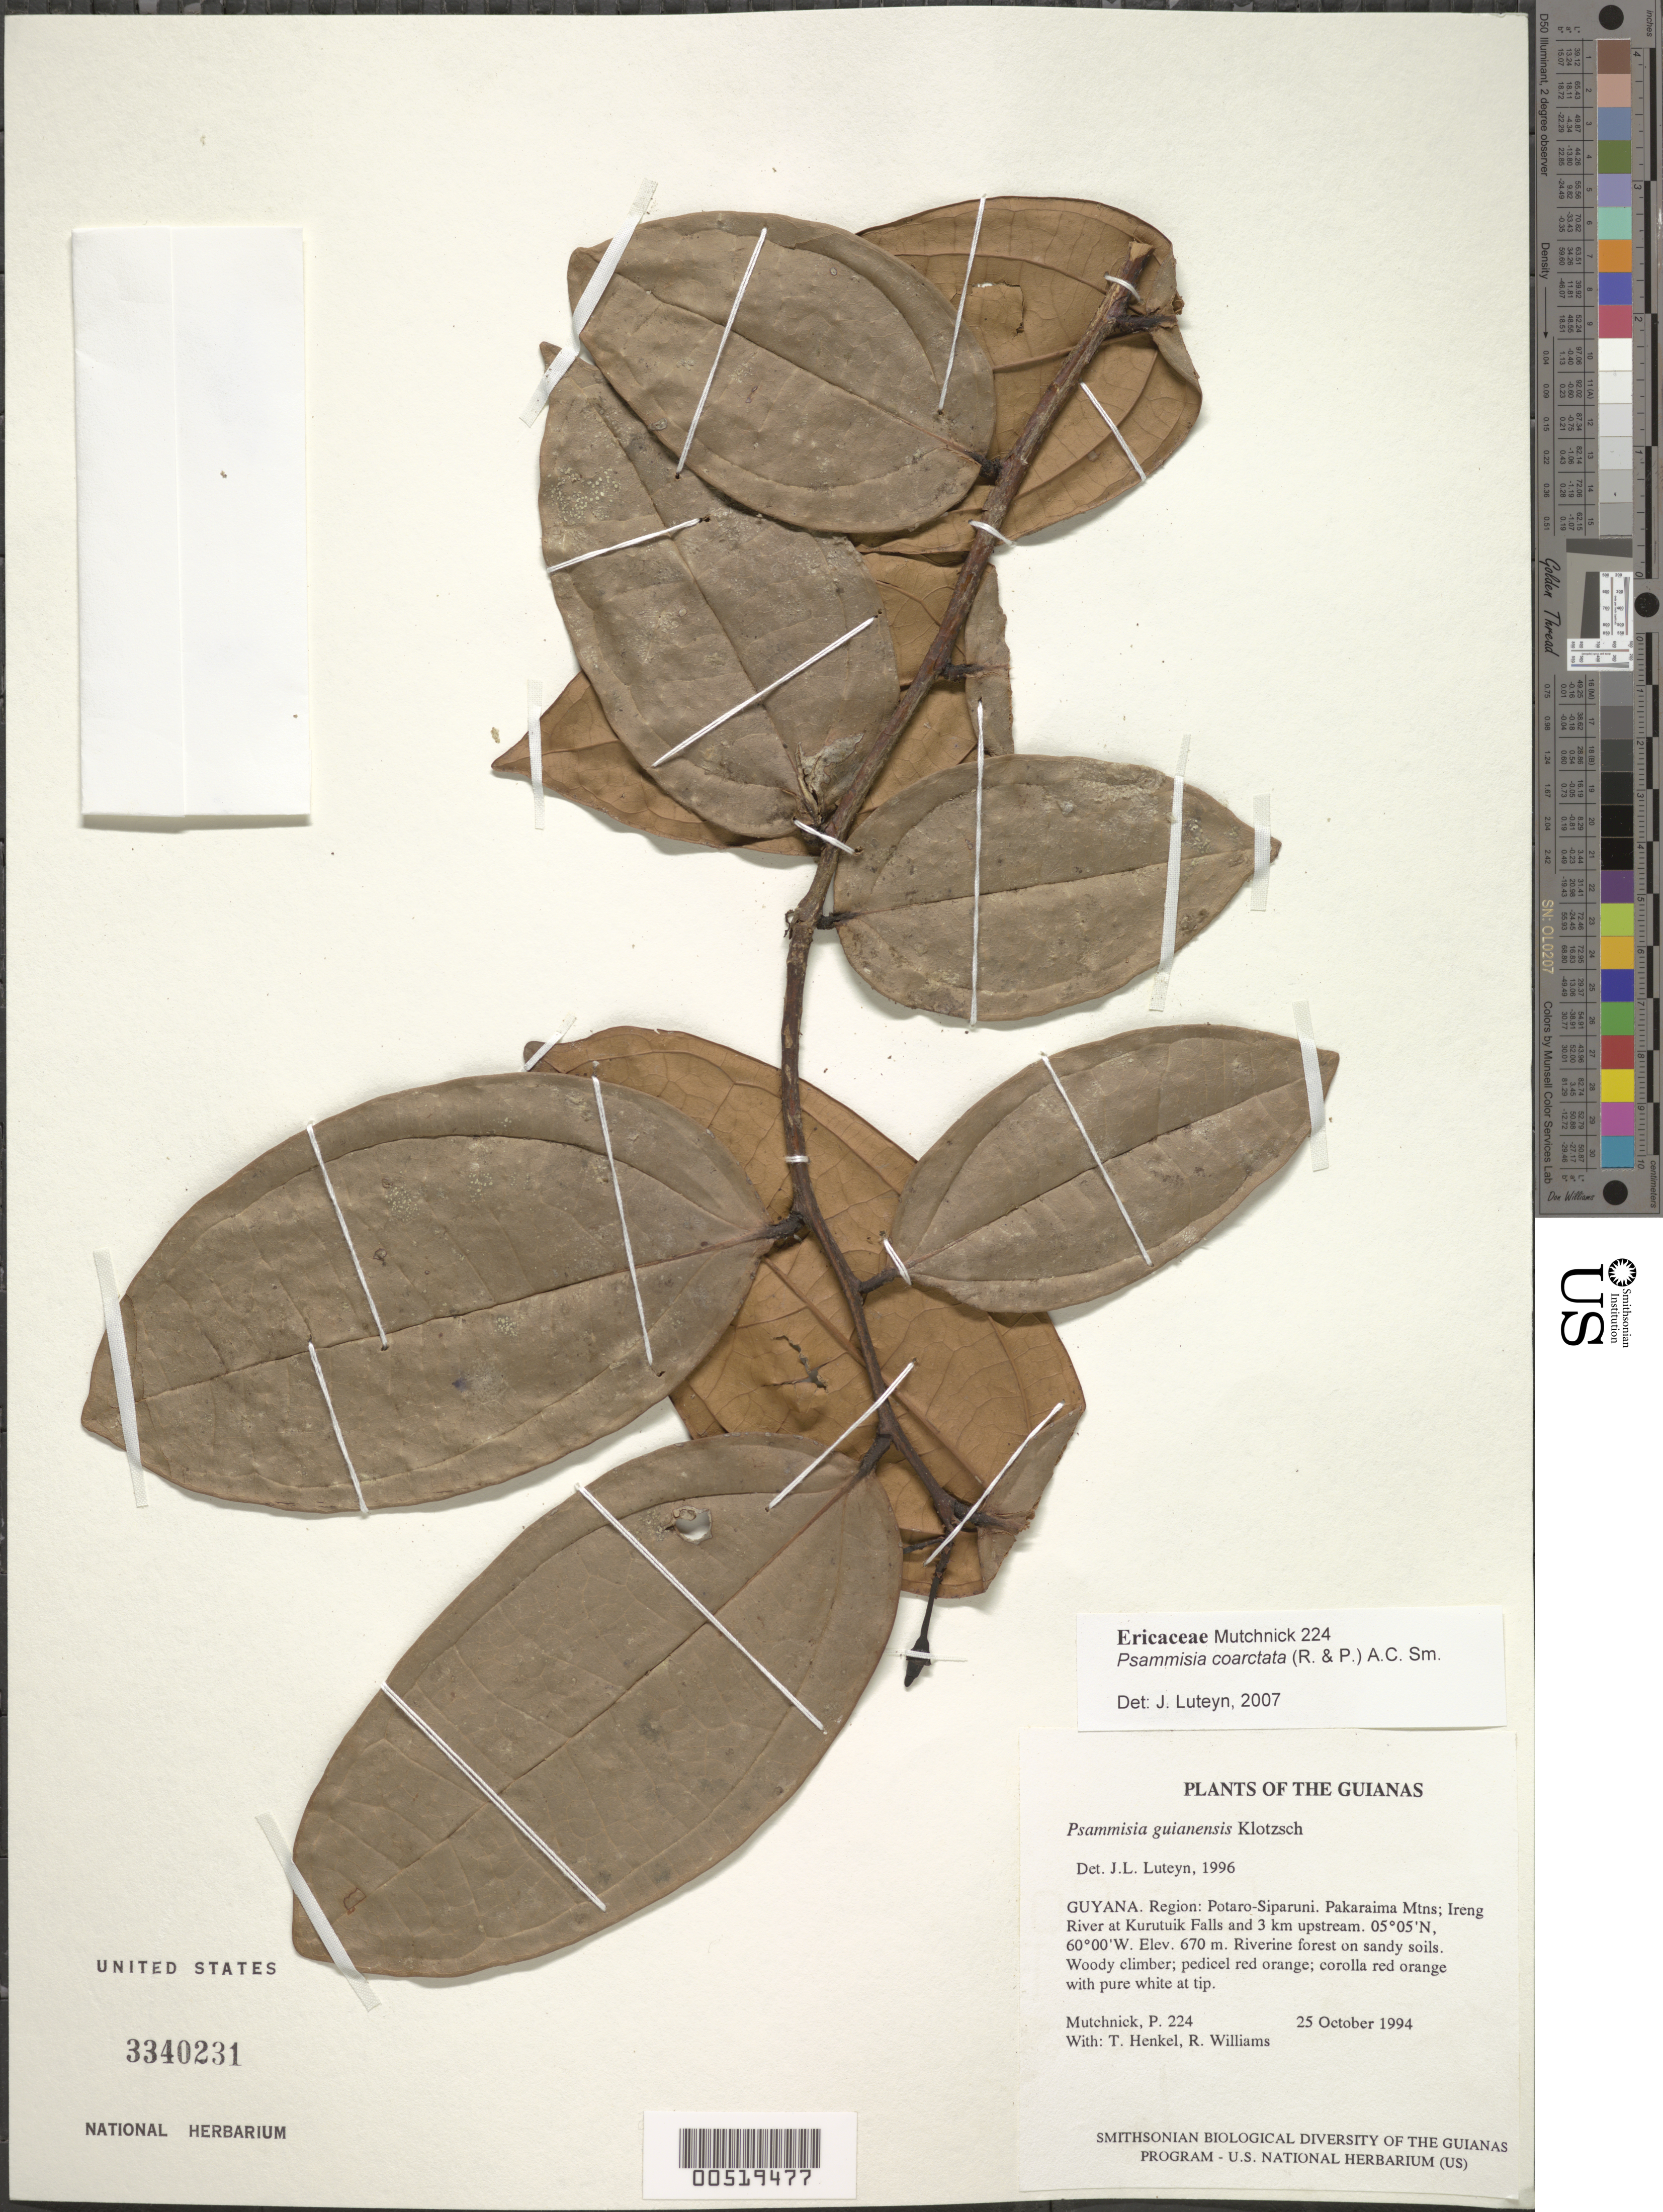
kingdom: Plantae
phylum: Tracheophyta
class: Magnoliopsida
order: Ericales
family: Ericaceae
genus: Psammisia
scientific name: Psammisia guianensis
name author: Klotzsch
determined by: Luteyn, J. L.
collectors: P. Mutchnick, T. Henkel & R. Williams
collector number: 224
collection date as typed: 25 October 1994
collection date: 1994-10-25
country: Guyana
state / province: Potaro-Siparuni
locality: Pakaraima Mtns; Ireng River at Kurutuik Falls and 3 km upstream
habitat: Riverine forest on sandy soils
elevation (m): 670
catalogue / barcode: US 3340231